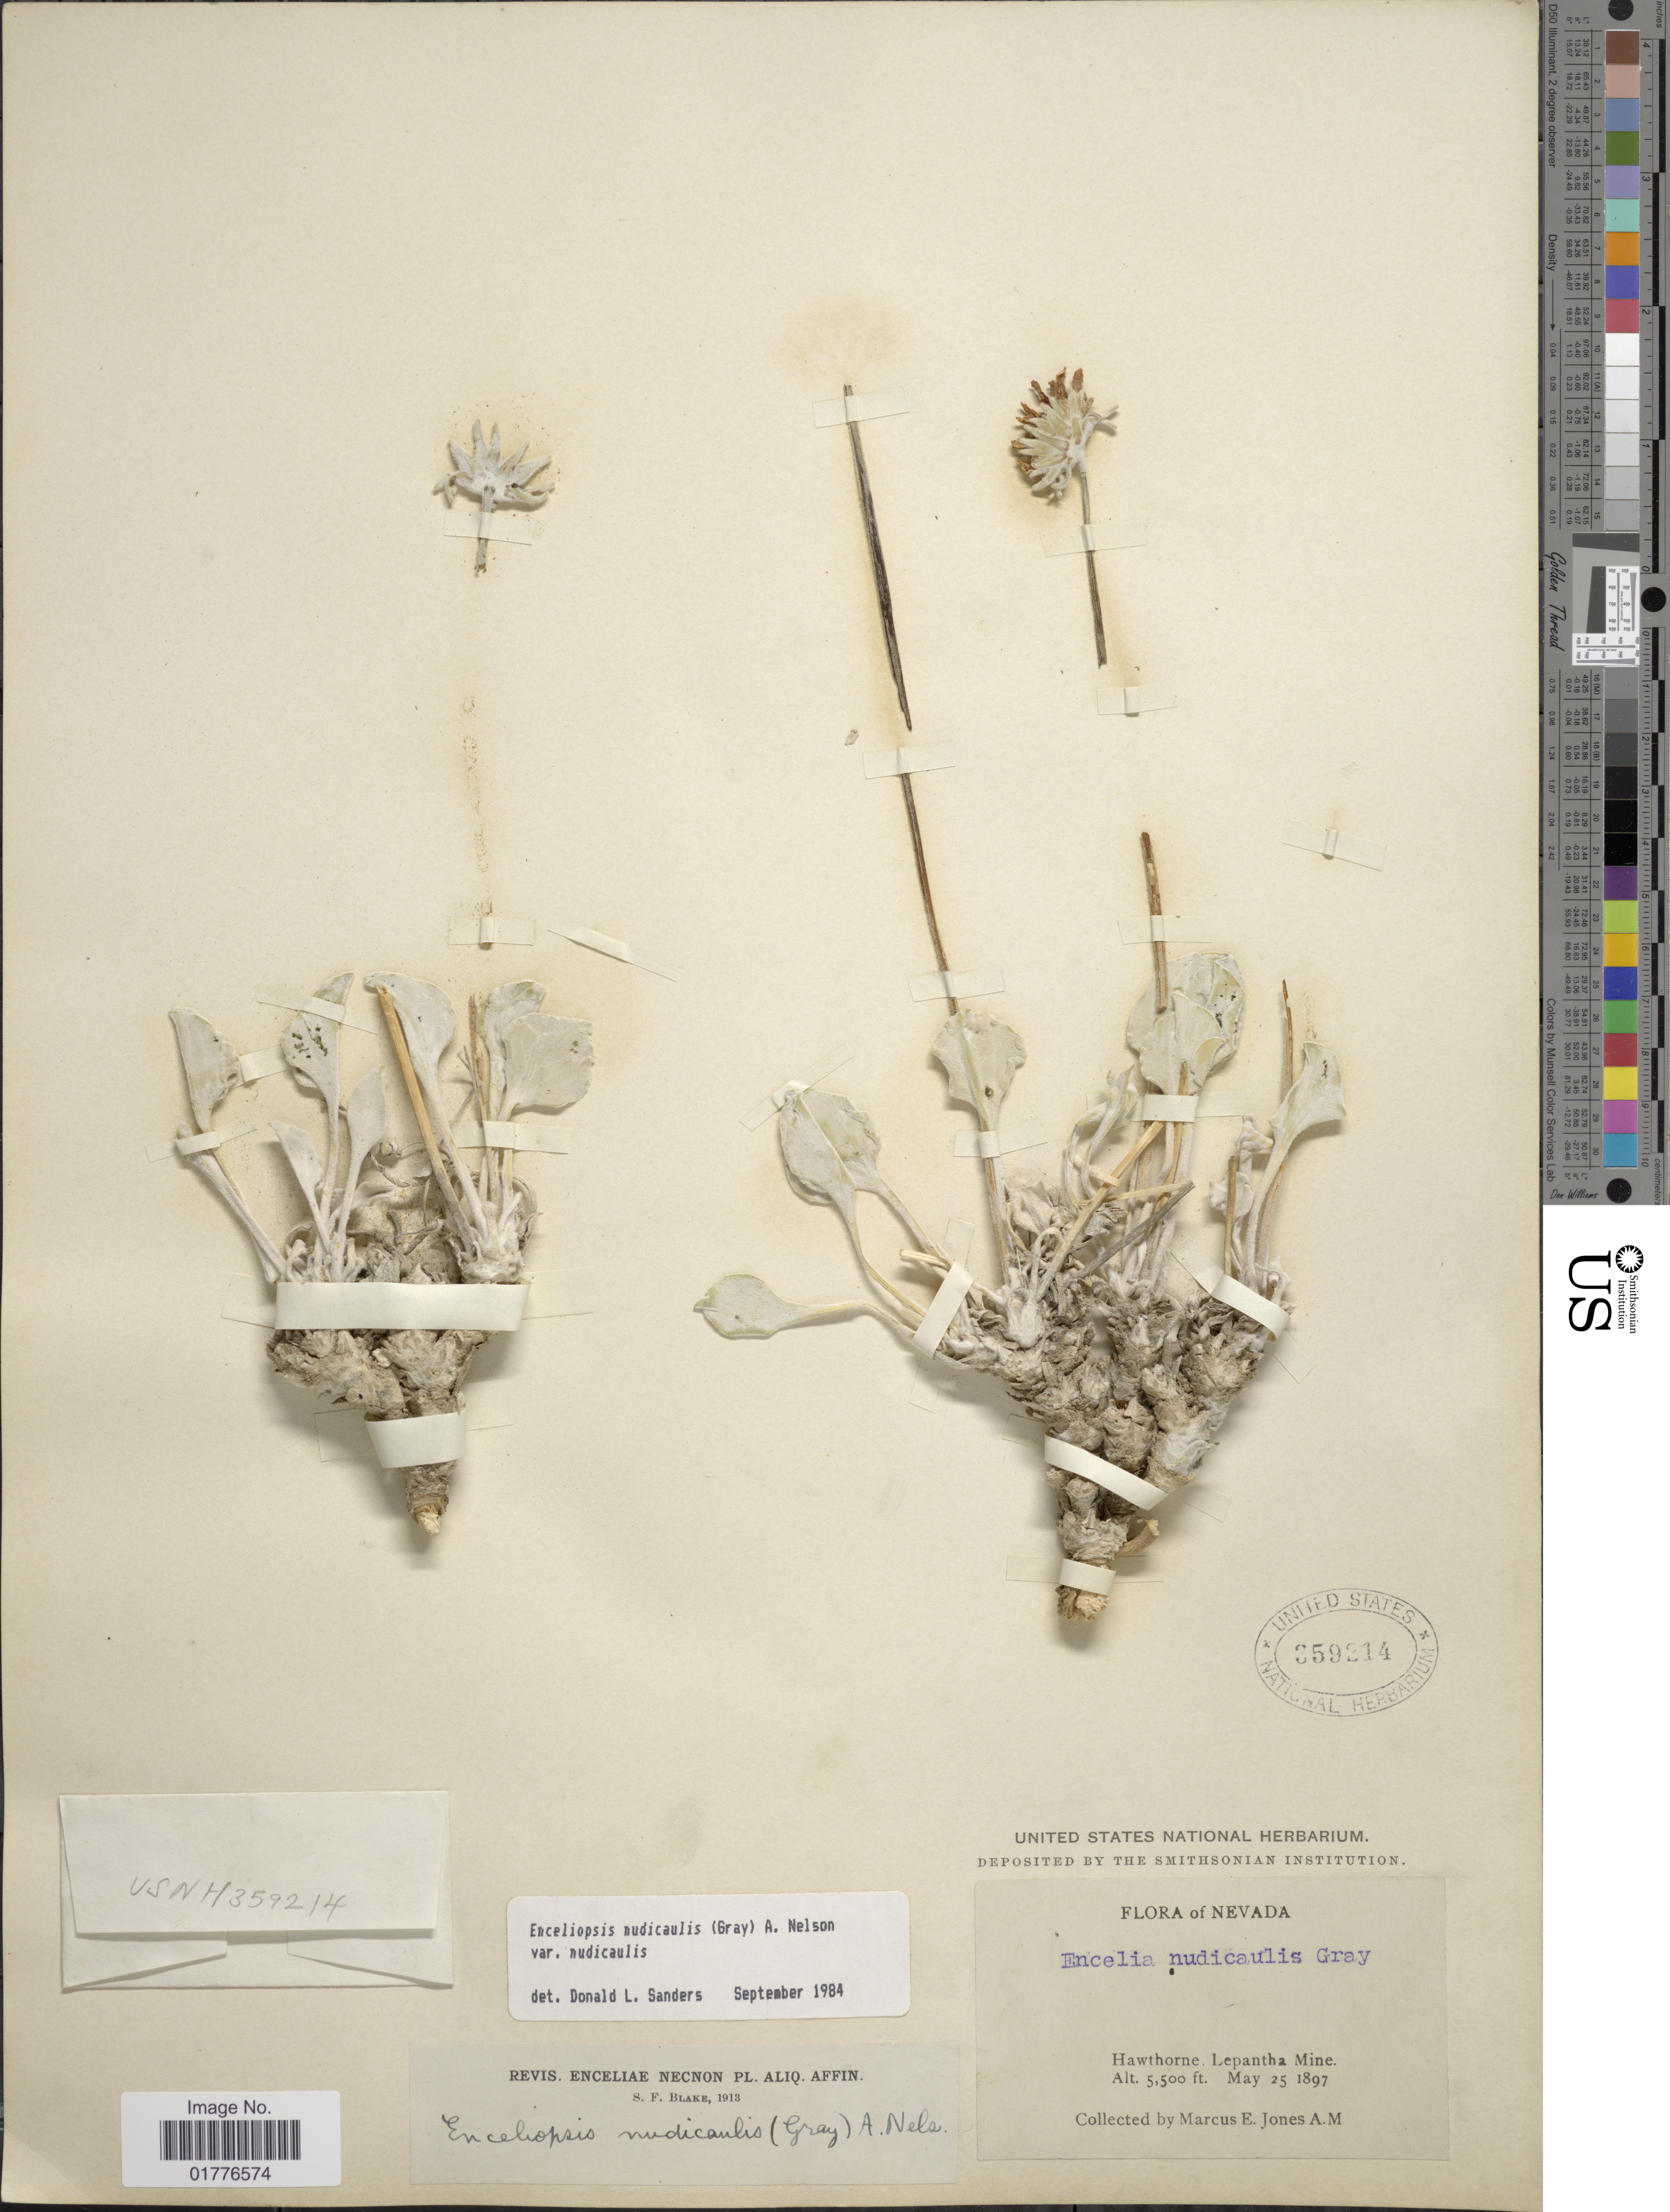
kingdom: Plantae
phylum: Tracheophyta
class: Magnoliopsida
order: Asterales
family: Asteraceae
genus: Enceliopsis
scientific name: Enceliopsis nudicaulis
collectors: M. E. Jones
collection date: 1897-05-25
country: United States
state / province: Nevada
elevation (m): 1676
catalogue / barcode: US 359214